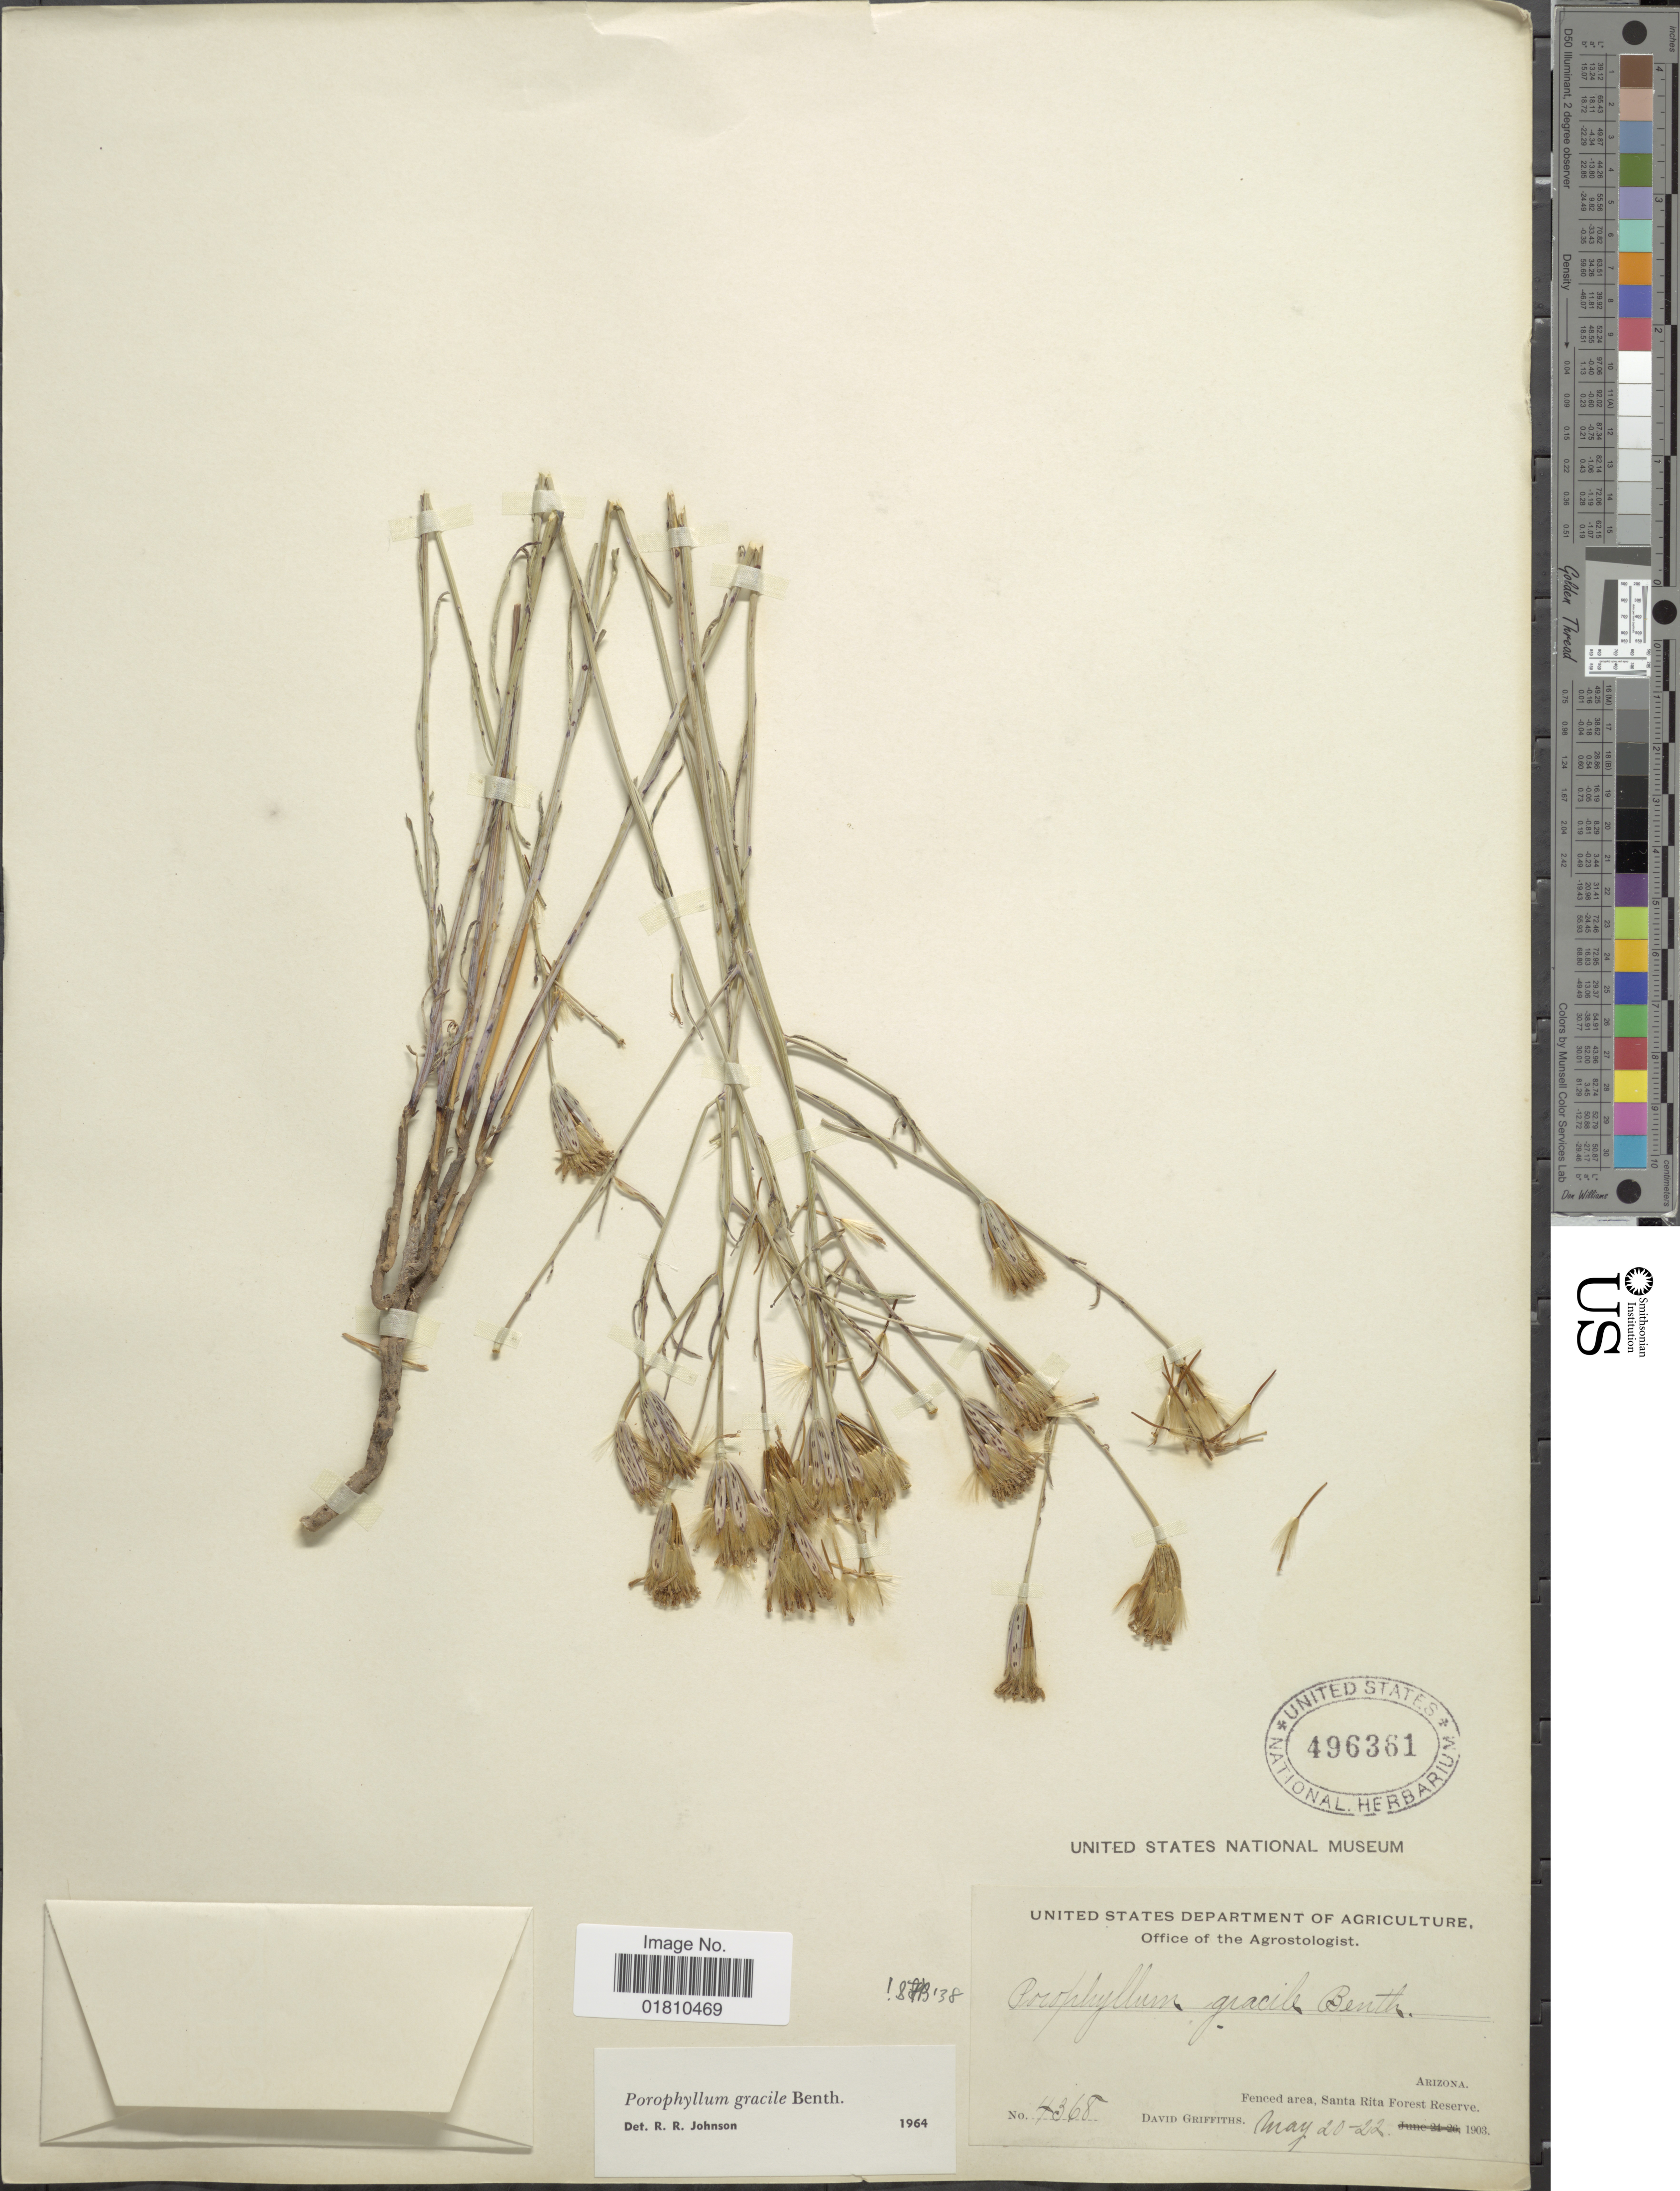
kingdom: Plantae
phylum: Tracheophyta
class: Magnoliopsida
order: Asterales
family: Asteraceae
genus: Porophyllum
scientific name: Porophyllum gracile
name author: Benth.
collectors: D. Griffiths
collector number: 4368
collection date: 1903-05-20/1903-05-22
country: United States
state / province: Arizona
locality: Fences area, Santa Rita Forest Reserve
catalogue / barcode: US 496361